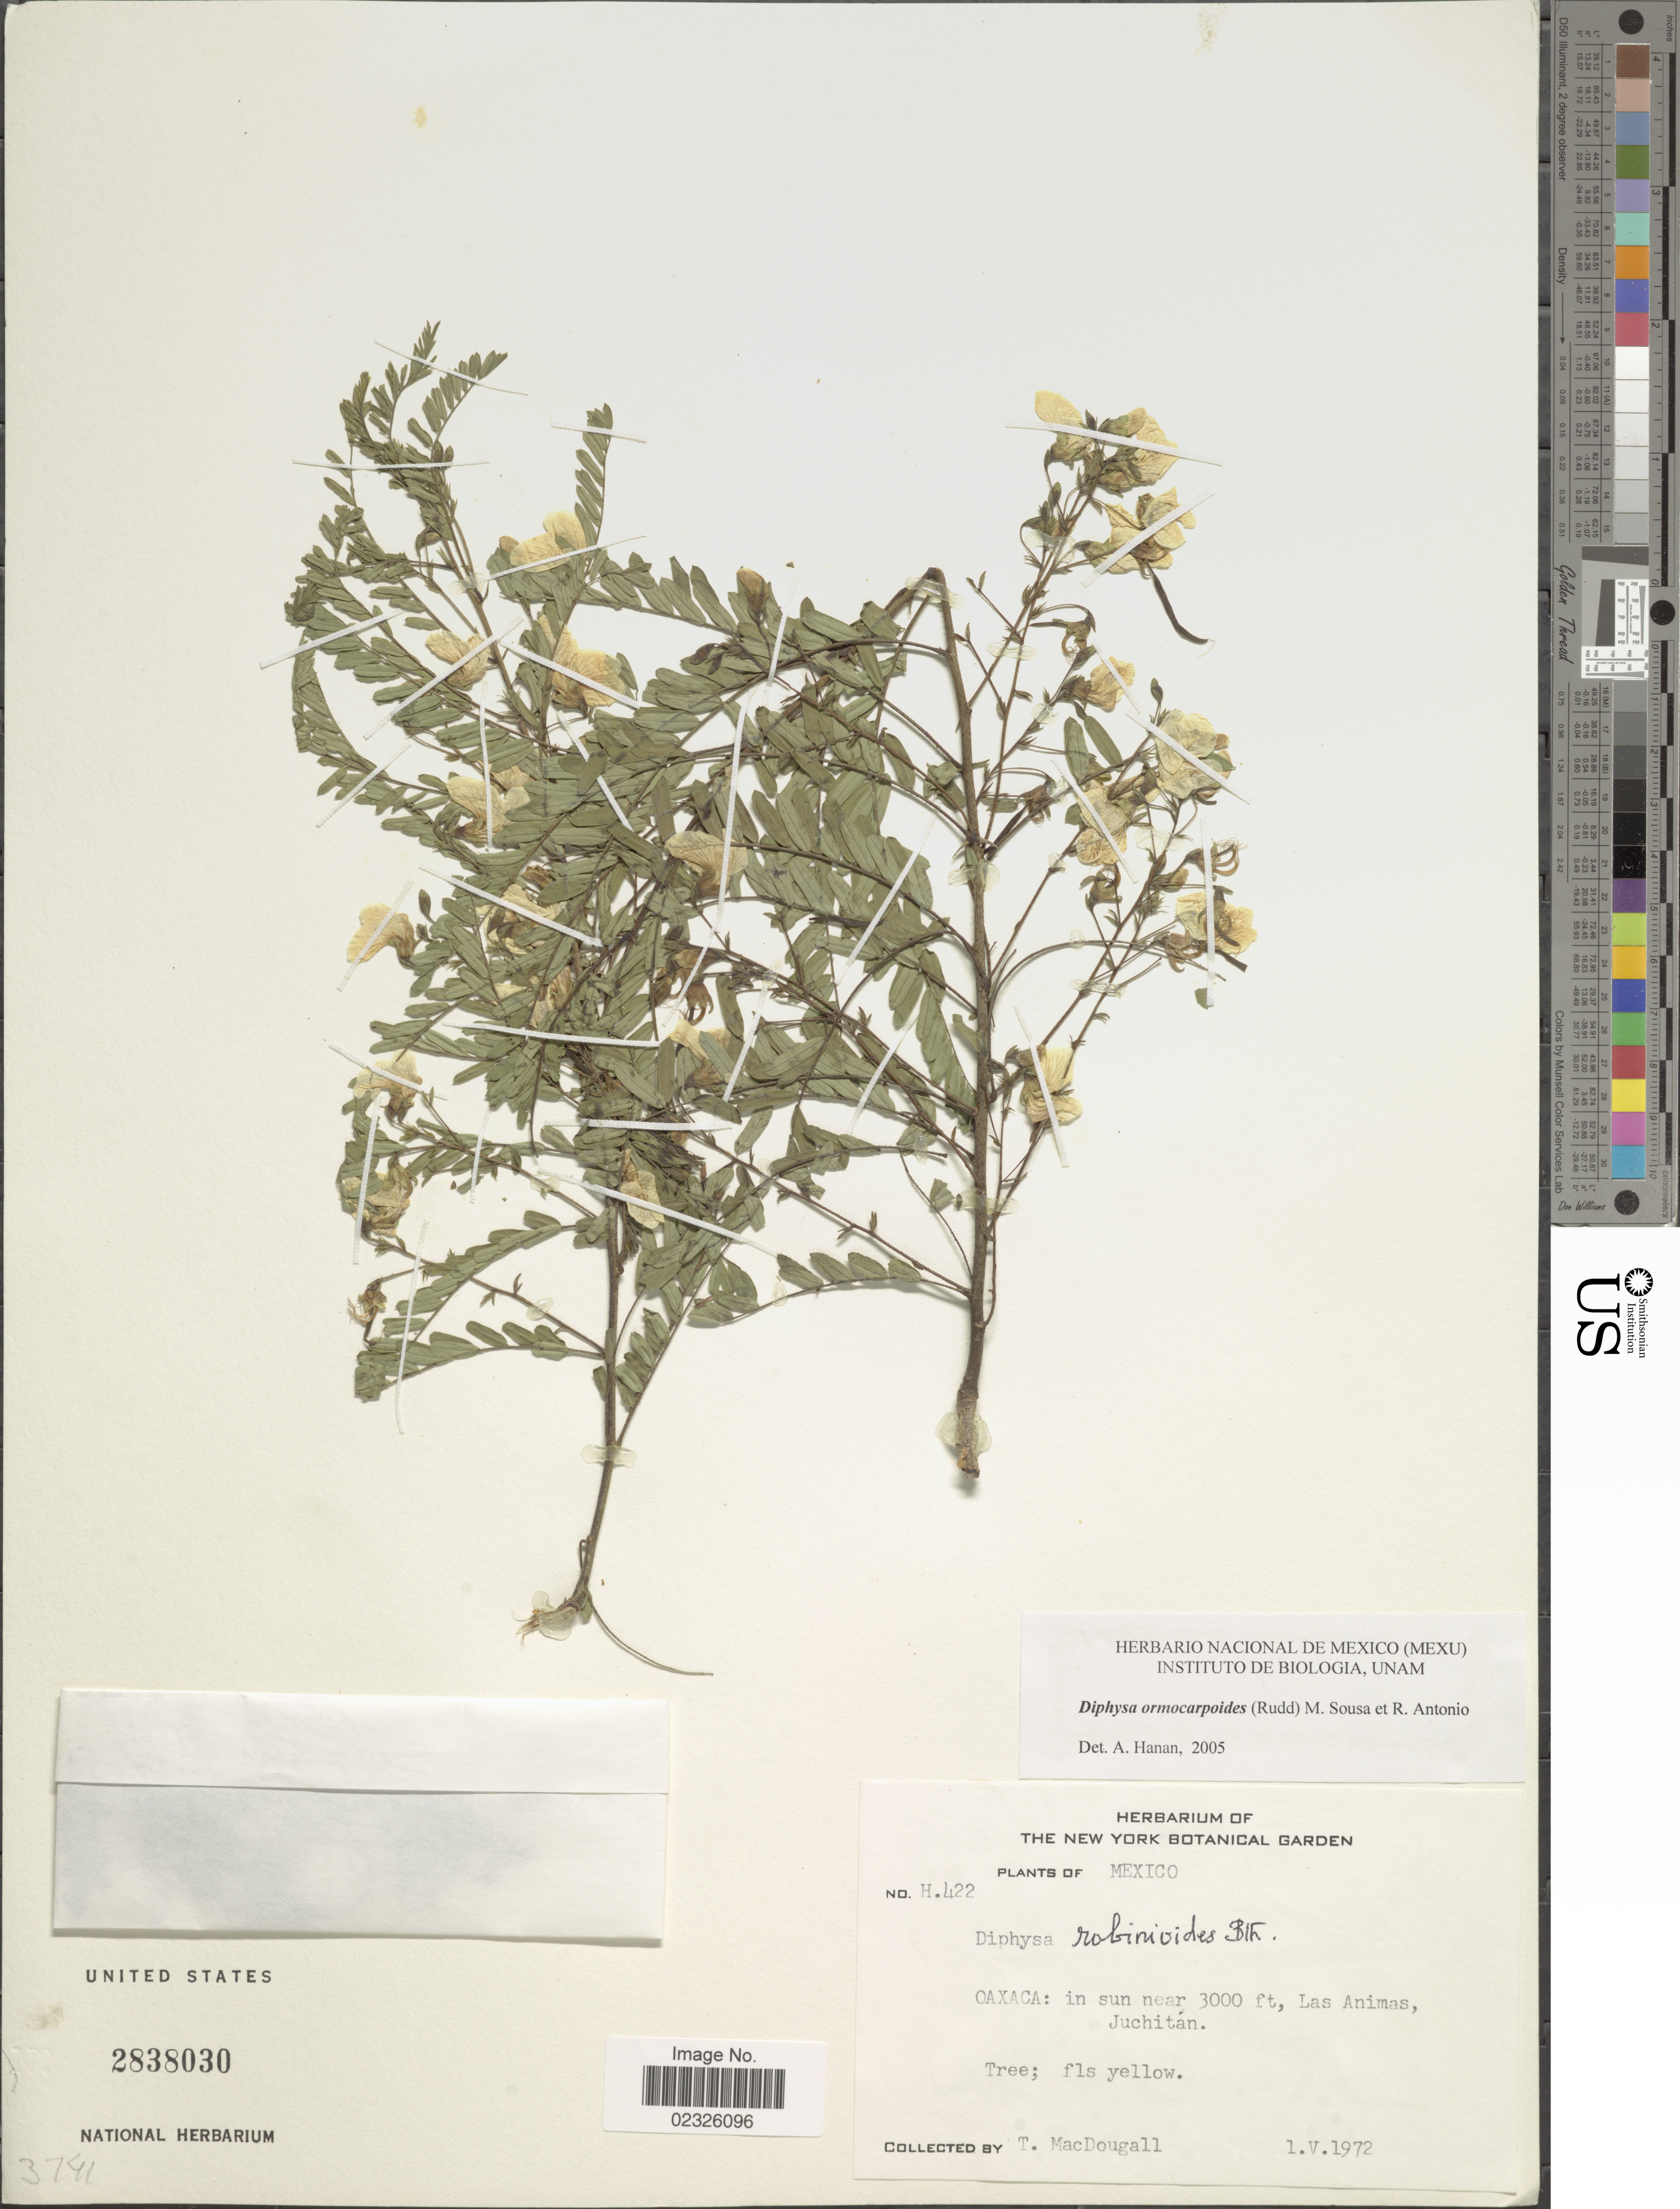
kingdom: Plantae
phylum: Tracheophyta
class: Magnoliopsida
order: Fabales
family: Fabaceae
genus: Diphysa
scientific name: Diphysa ormocarpoides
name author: (Rudd) M. Sousa & R. Antonio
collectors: T. B. MacDougall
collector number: H.422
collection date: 1972-05-01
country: Mexico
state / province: Oaxaca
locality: In sun near, Las Animas, Juchitlán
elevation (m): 914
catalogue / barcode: US 2838030